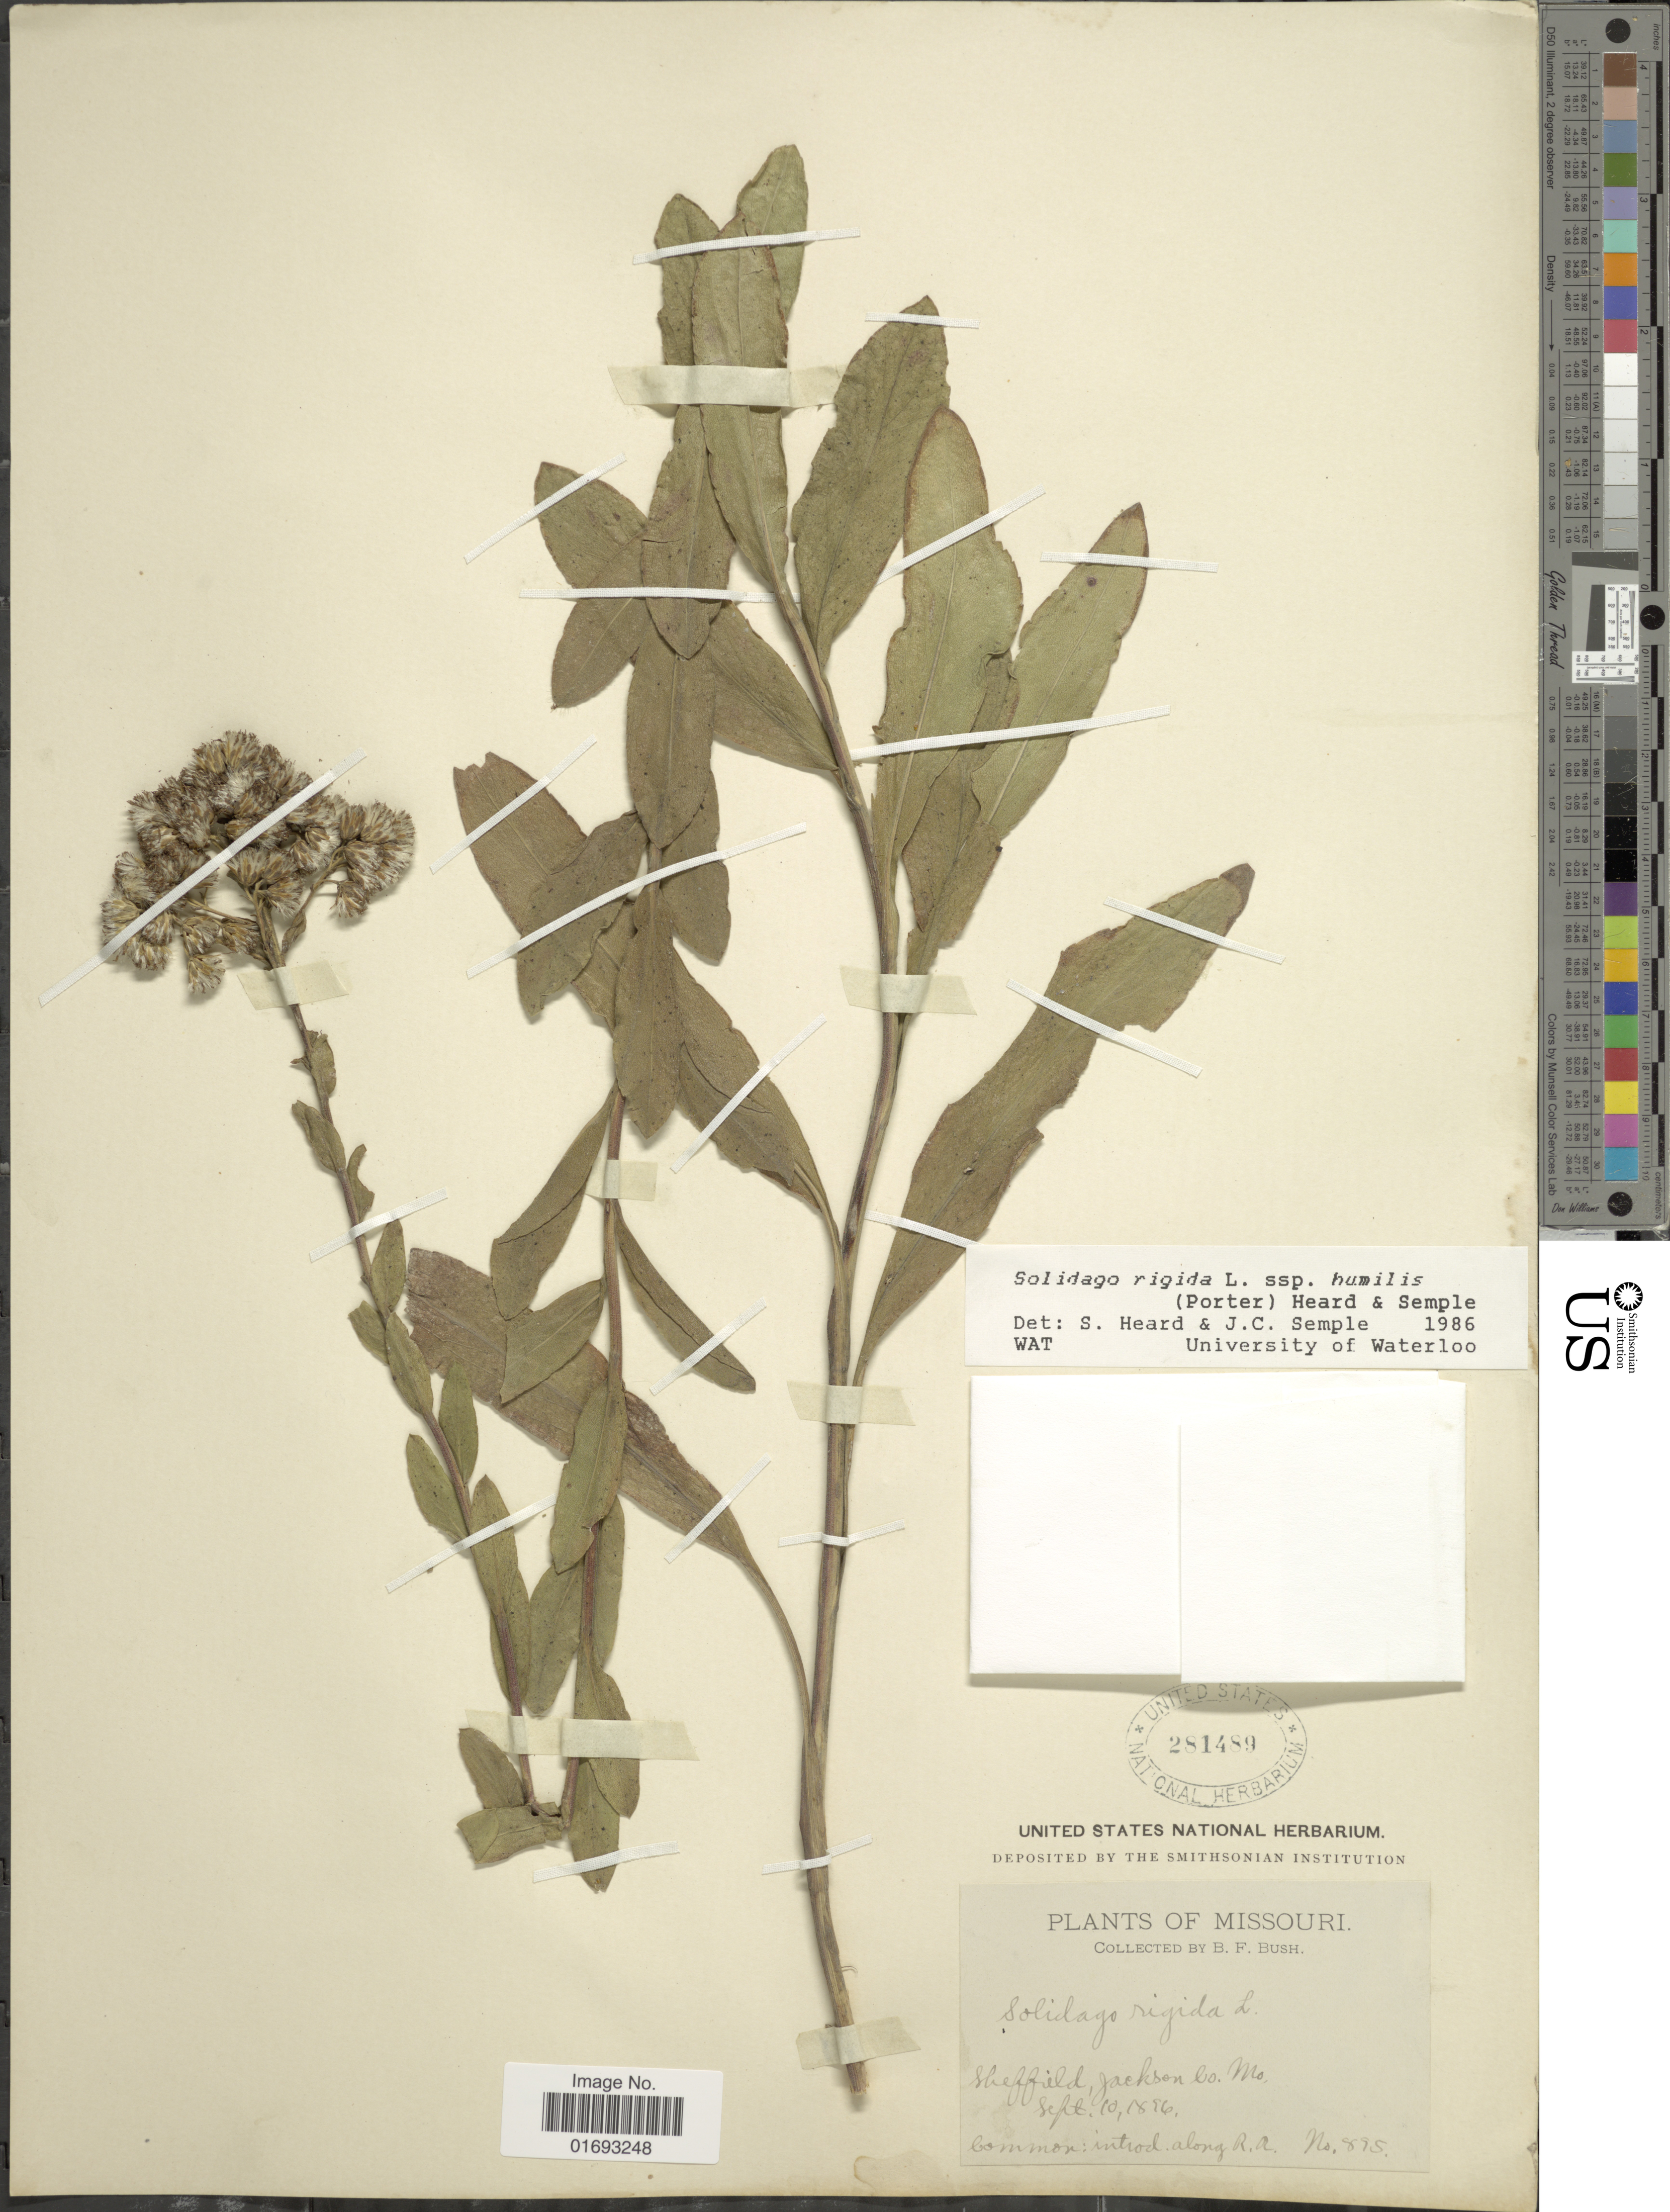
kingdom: Plantae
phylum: Tracheophyta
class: Magnoliopsida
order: Asterales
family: Asteraceae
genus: Oligoneuron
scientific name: Oligoneuron rigidum var. humile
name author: (Porter) G.L. Nesom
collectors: B. F. Bush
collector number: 895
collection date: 1896-09-10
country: United States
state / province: Missouri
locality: Sheffield, Jackson Co.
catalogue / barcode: US 281489